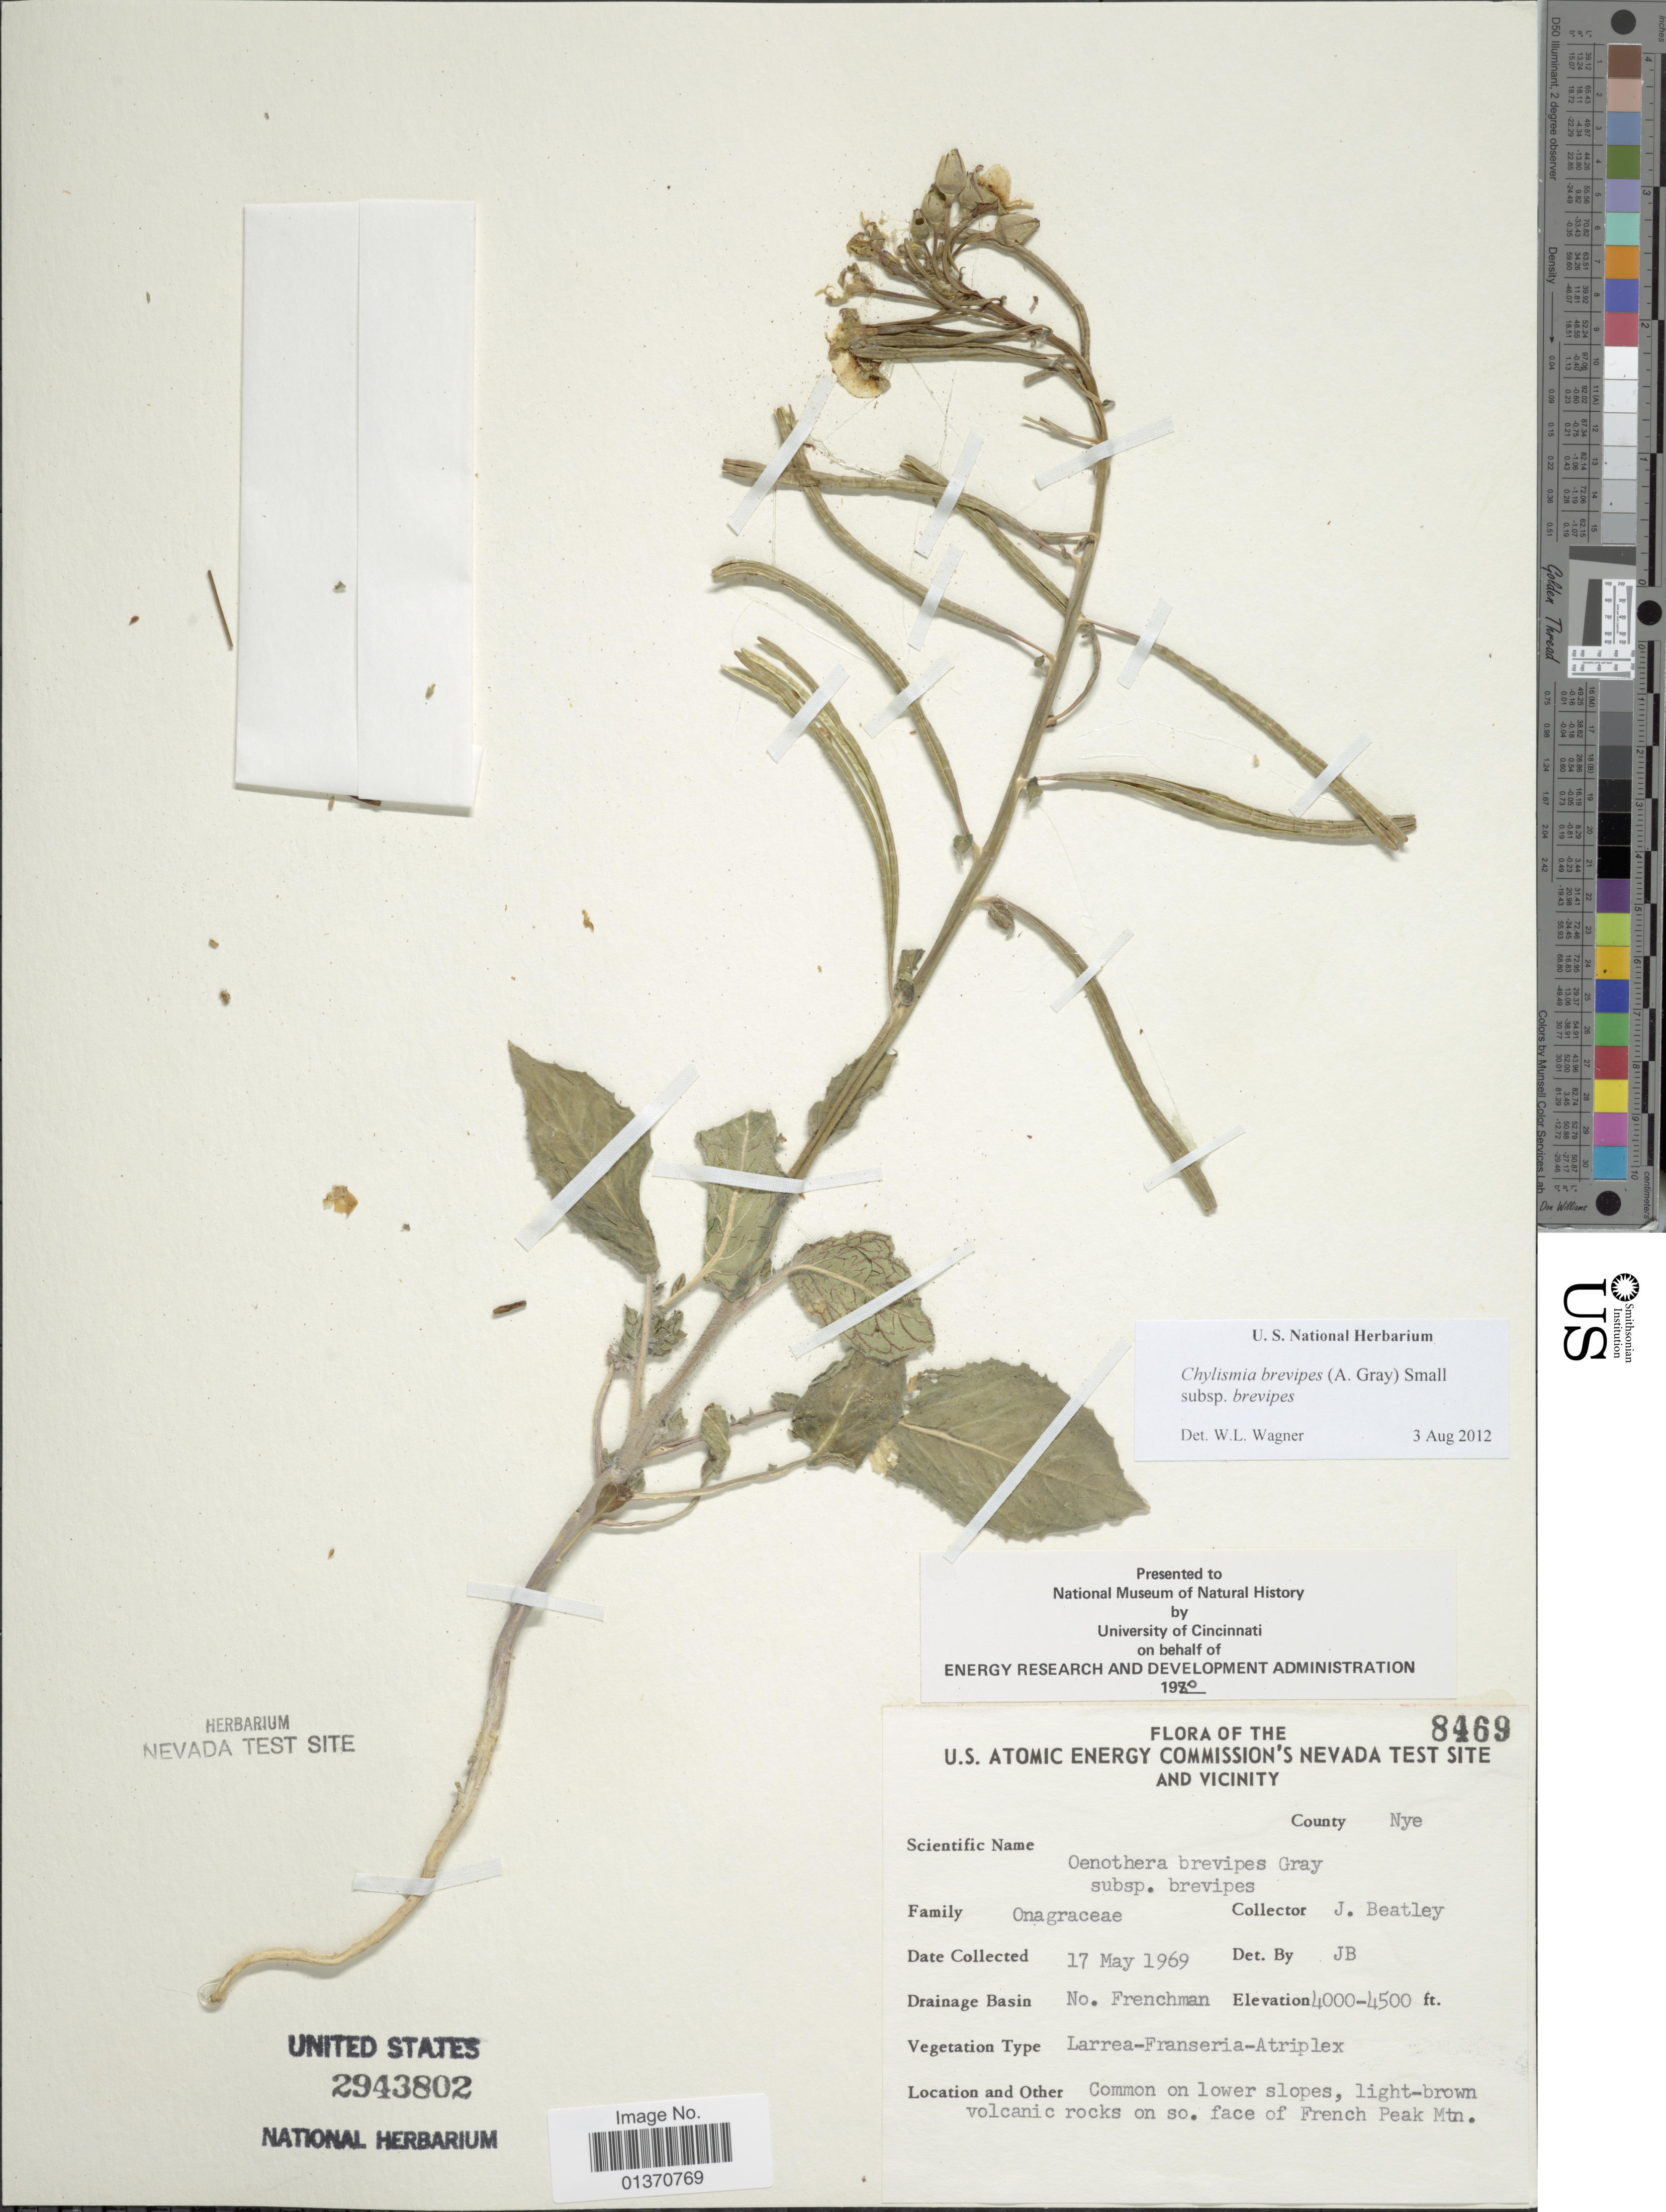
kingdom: Plantae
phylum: Tracheophyta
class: Magnoliopsida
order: Myrtales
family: Onagraceae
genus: Chylismia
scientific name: Chylismia brevipes subsp. brevipes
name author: (A. Gray) Small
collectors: J. C. Beatley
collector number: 8469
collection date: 1969-05-17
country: United States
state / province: Nevada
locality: U. S. Atomic Energy Commission's Nevada Test Site and VicinityCounty Nye, No. Frenchman, volcanic rocks on so. face of French Peak Mtn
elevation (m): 1219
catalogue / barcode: US 2943802